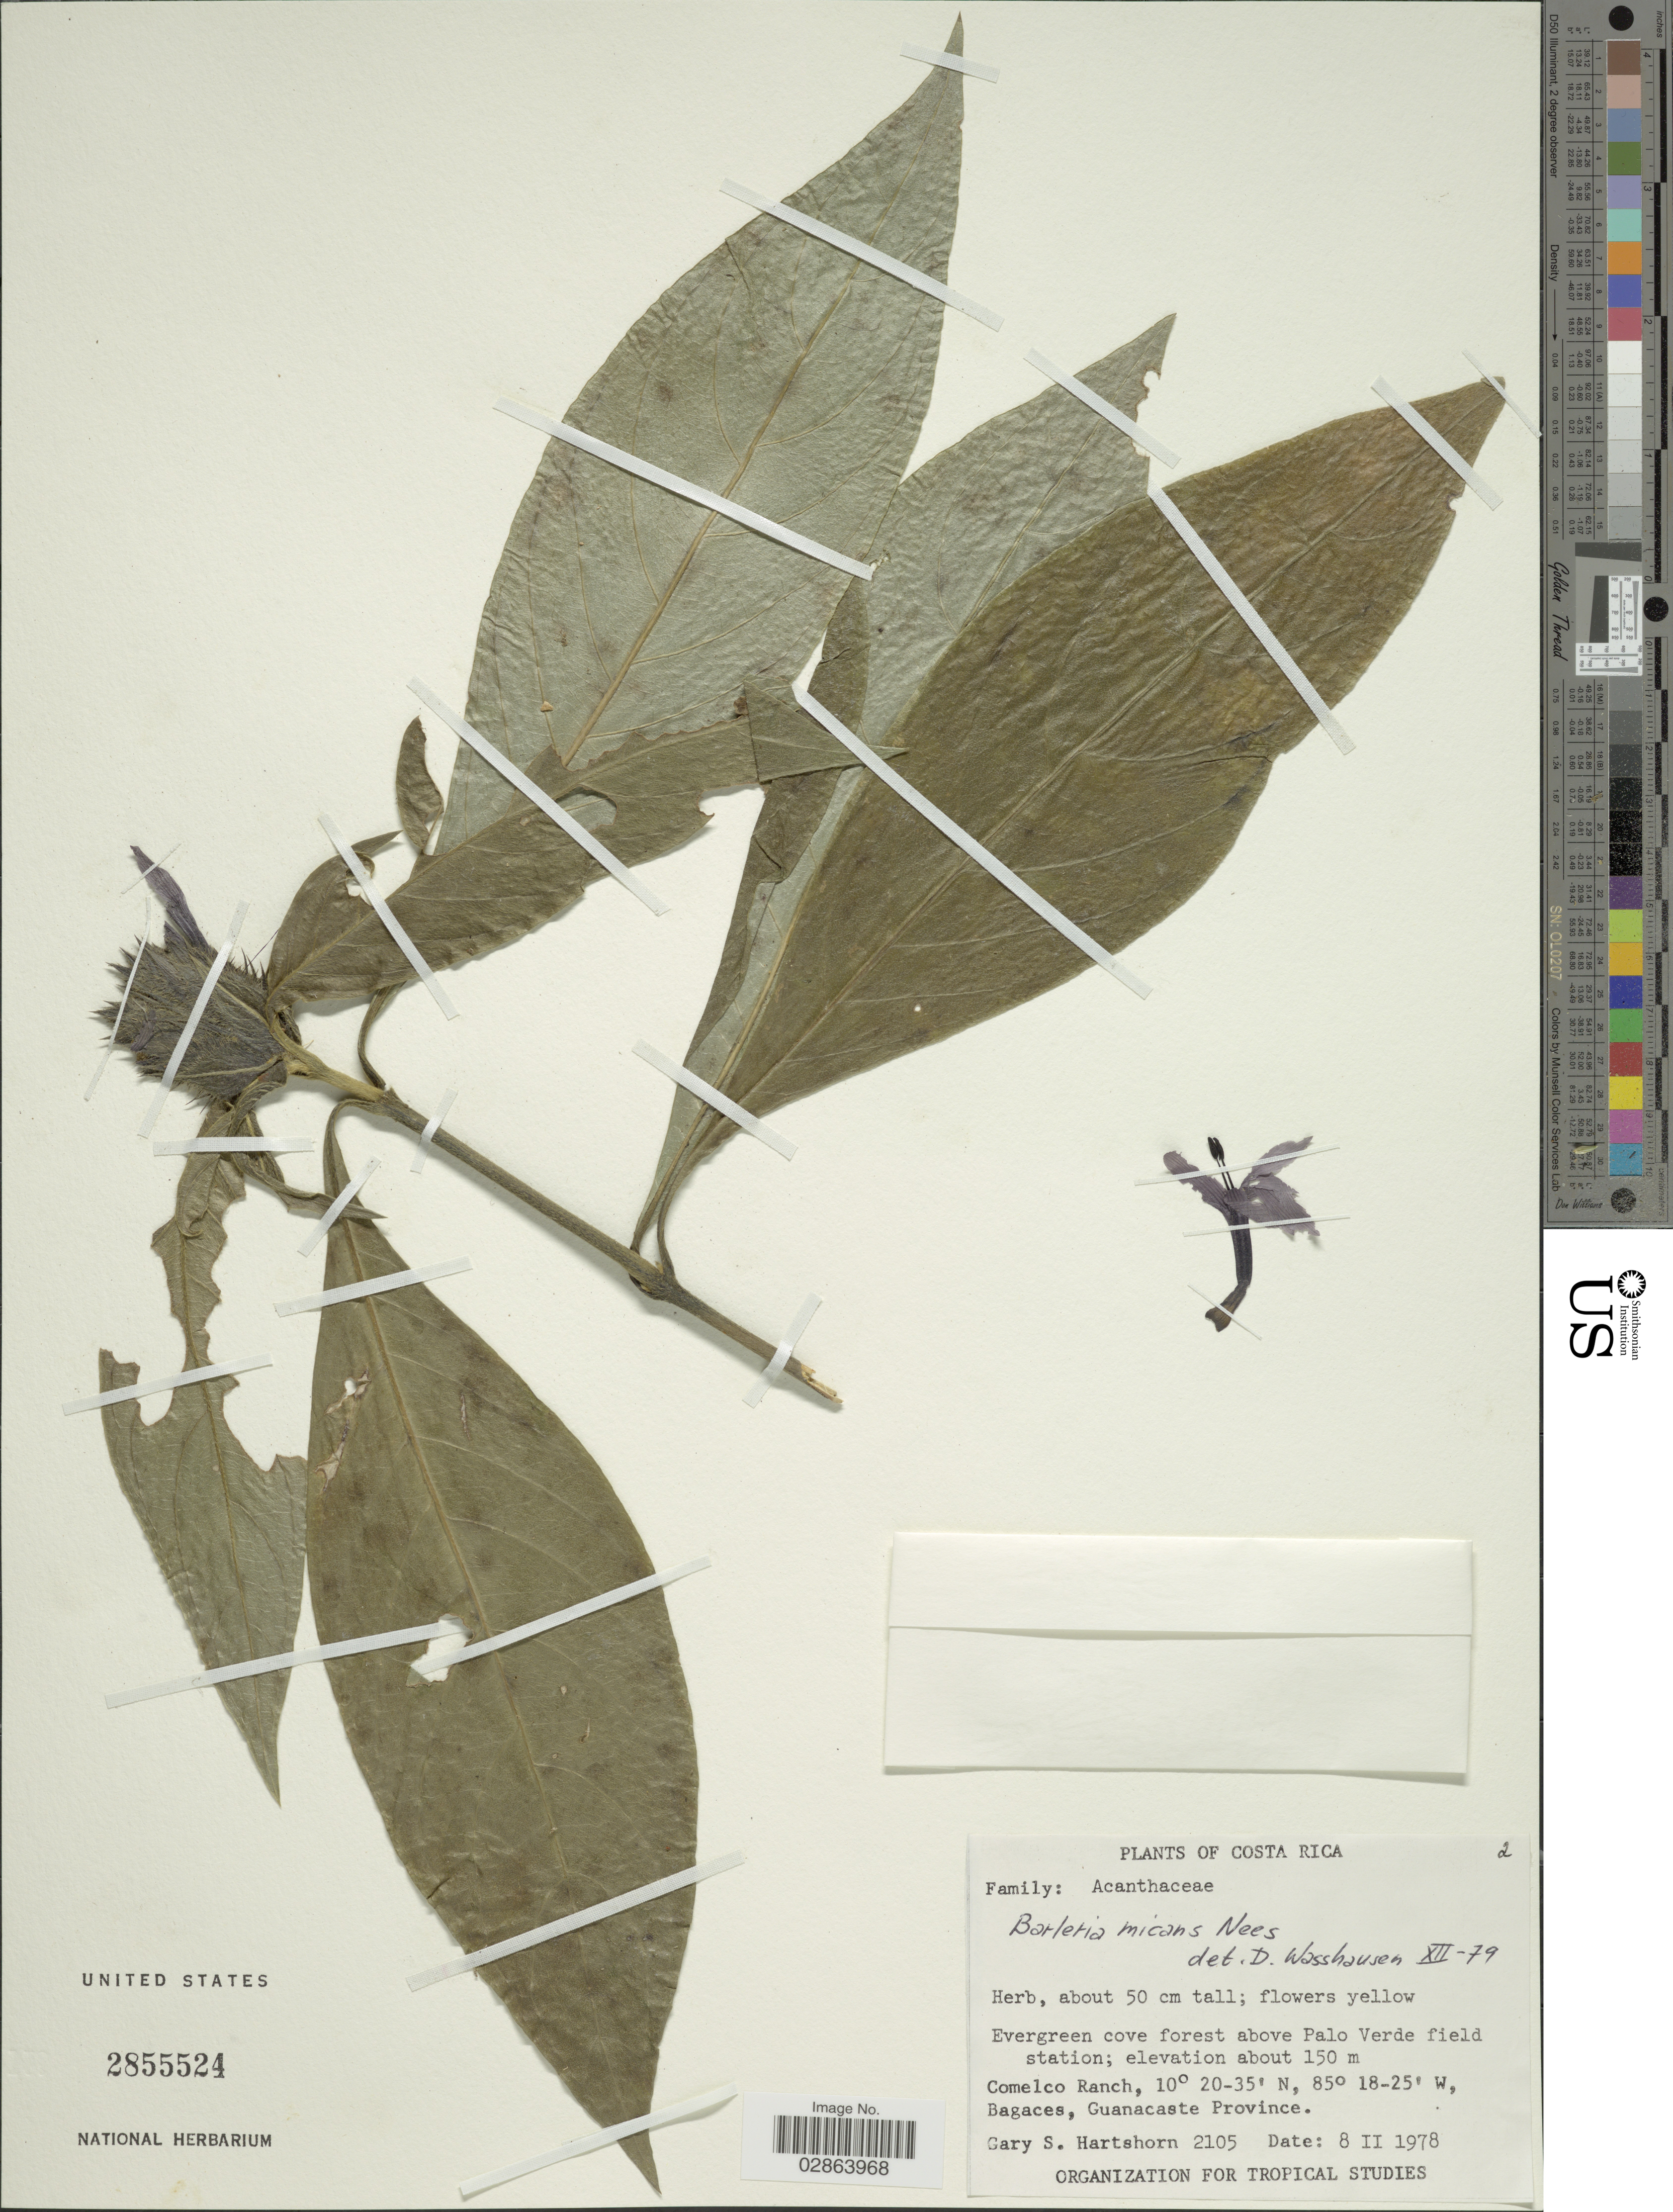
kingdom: Plantae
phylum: Tracheophyta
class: Magnoliopsida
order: Lamiales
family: Acanthaceae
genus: Barleria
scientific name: Barleria oenotheroides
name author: Dum. Cours.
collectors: G. Hartshorn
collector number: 2105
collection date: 1978-02-08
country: Costa Rica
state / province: Guanacaste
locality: Comelco Ranch, Bagaces, Guanacaste Province. Above Palo Verde field station.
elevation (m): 150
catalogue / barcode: US 2855524